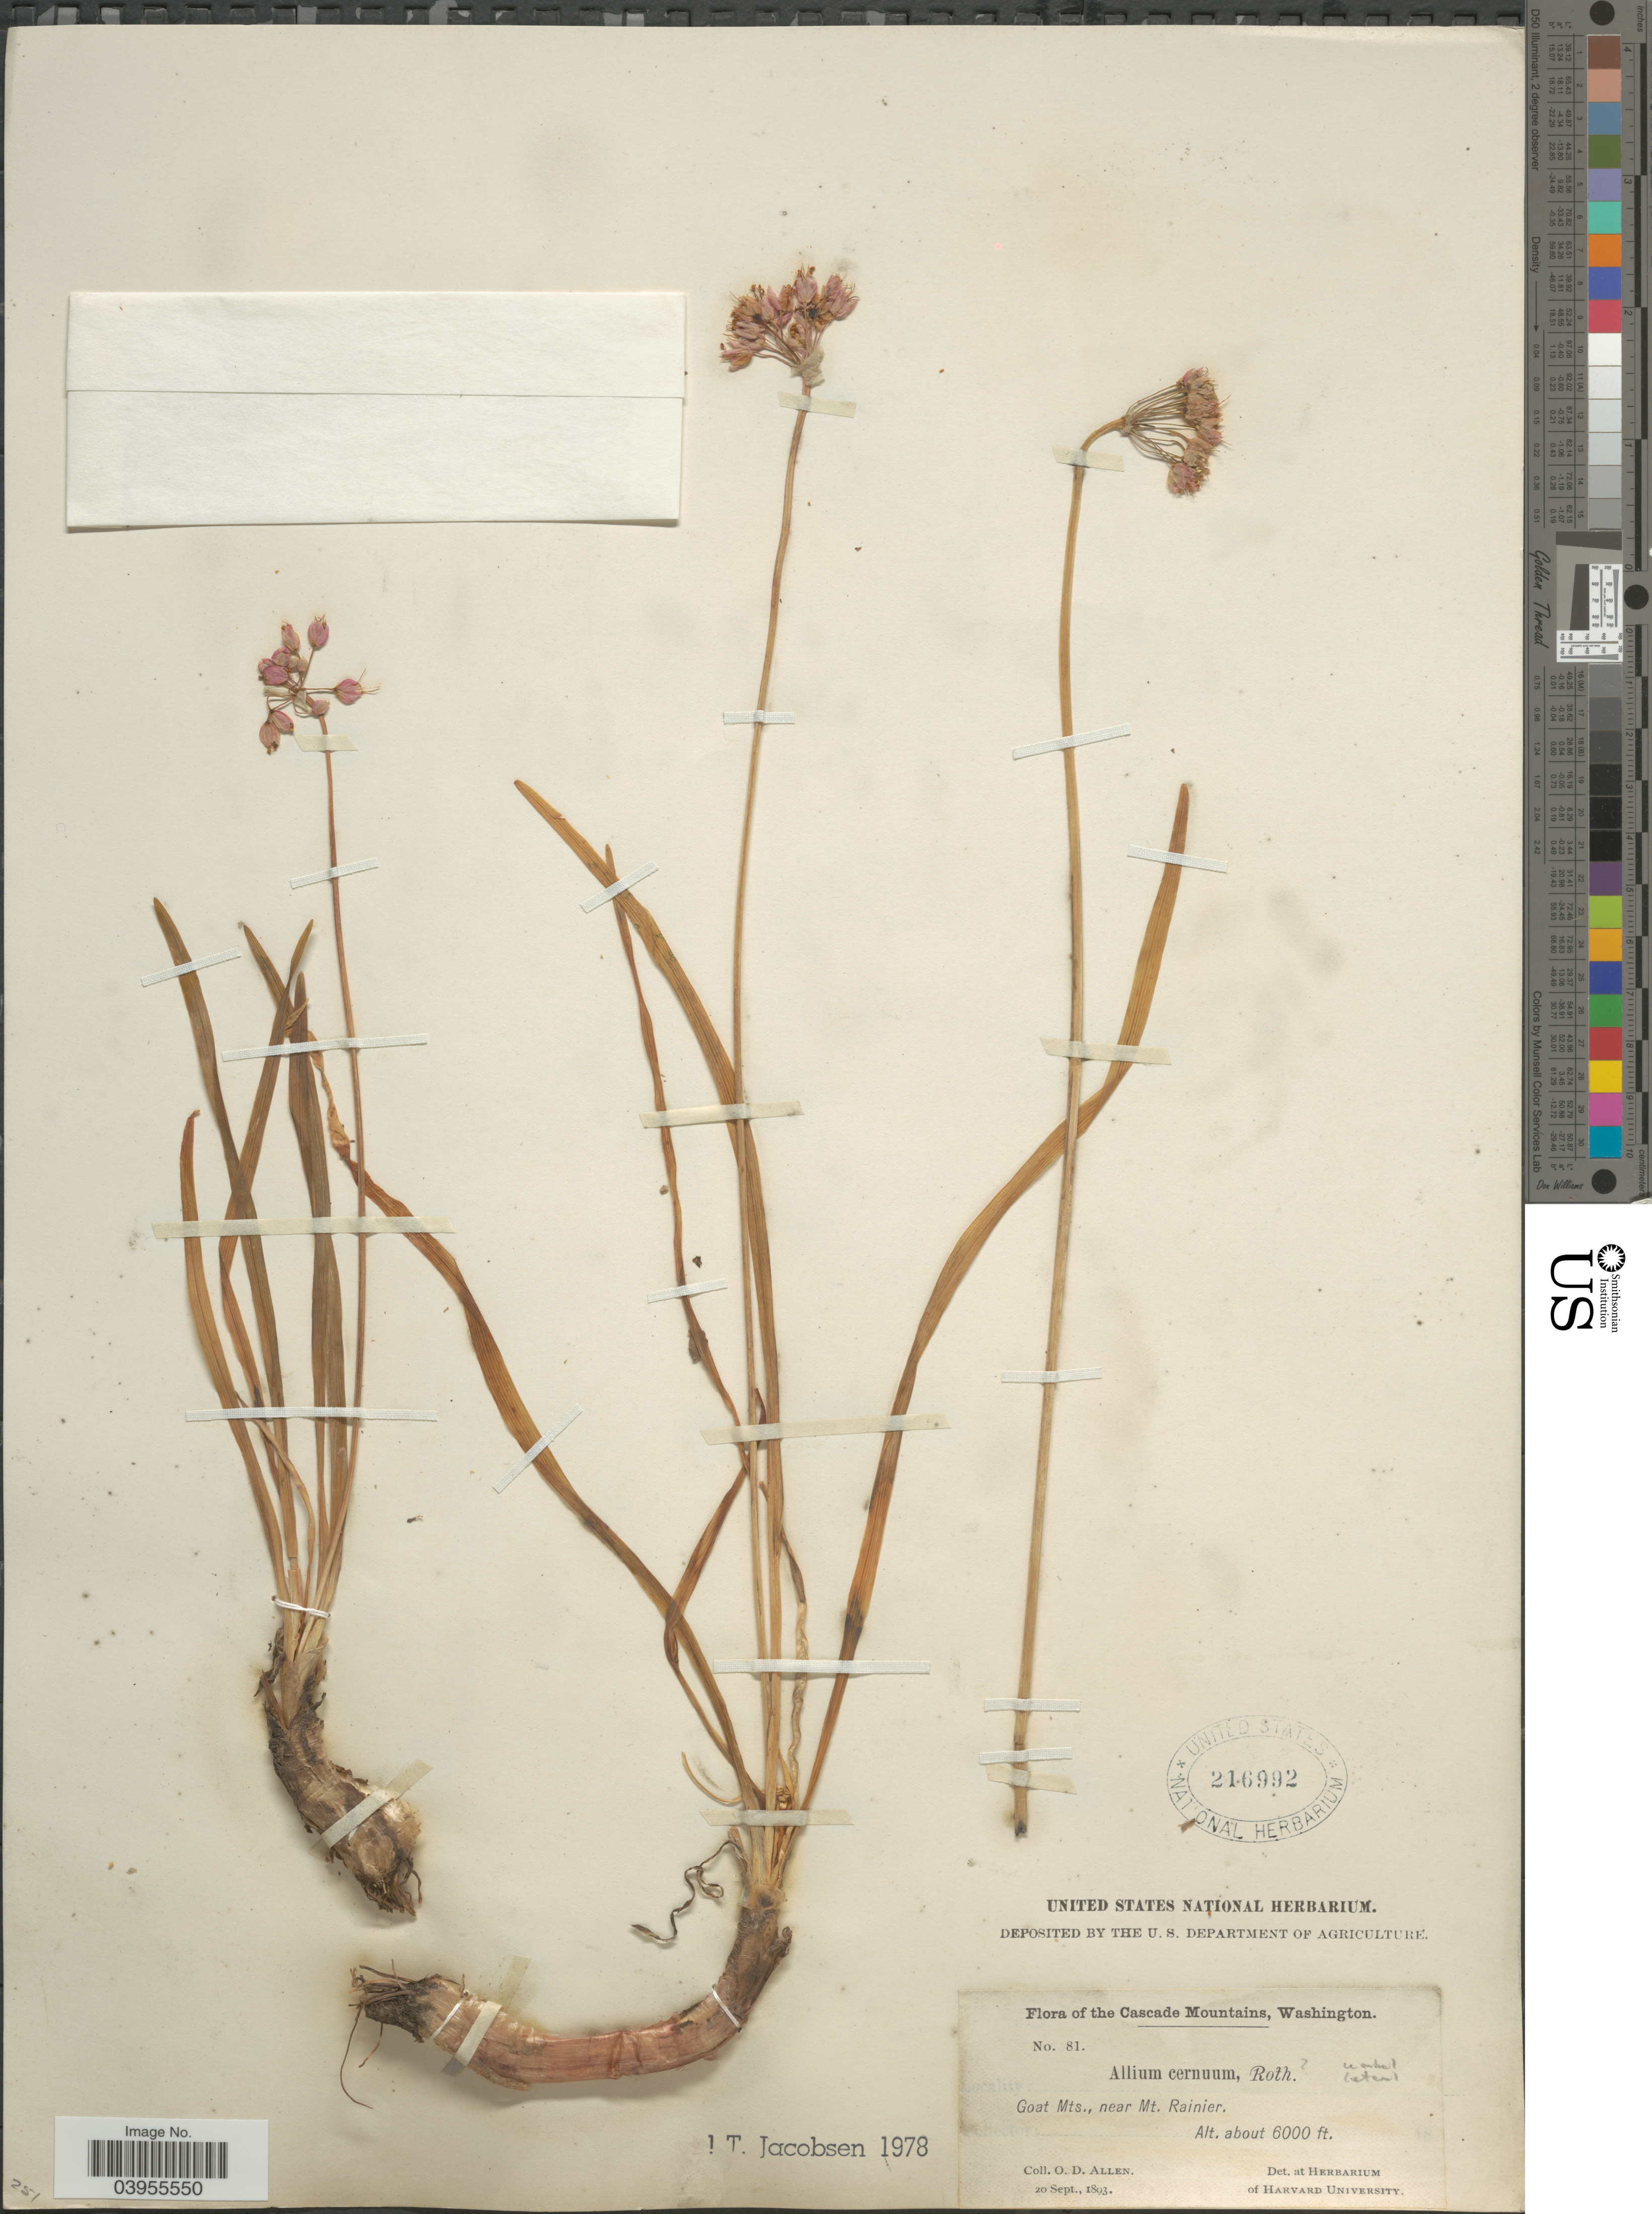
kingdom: Plantae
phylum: Tracheophyta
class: Liliopsida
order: Asparagales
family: Amaryllidaceae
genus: Allium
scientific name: Allium cernuum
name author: Roth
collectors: O. D. Allen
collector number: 81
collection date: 1893-09-20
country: United States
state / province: Washington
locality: Cascade Mountains. Goat Mts., near Mt Rainier.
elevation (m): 1829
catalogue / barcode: US 216992